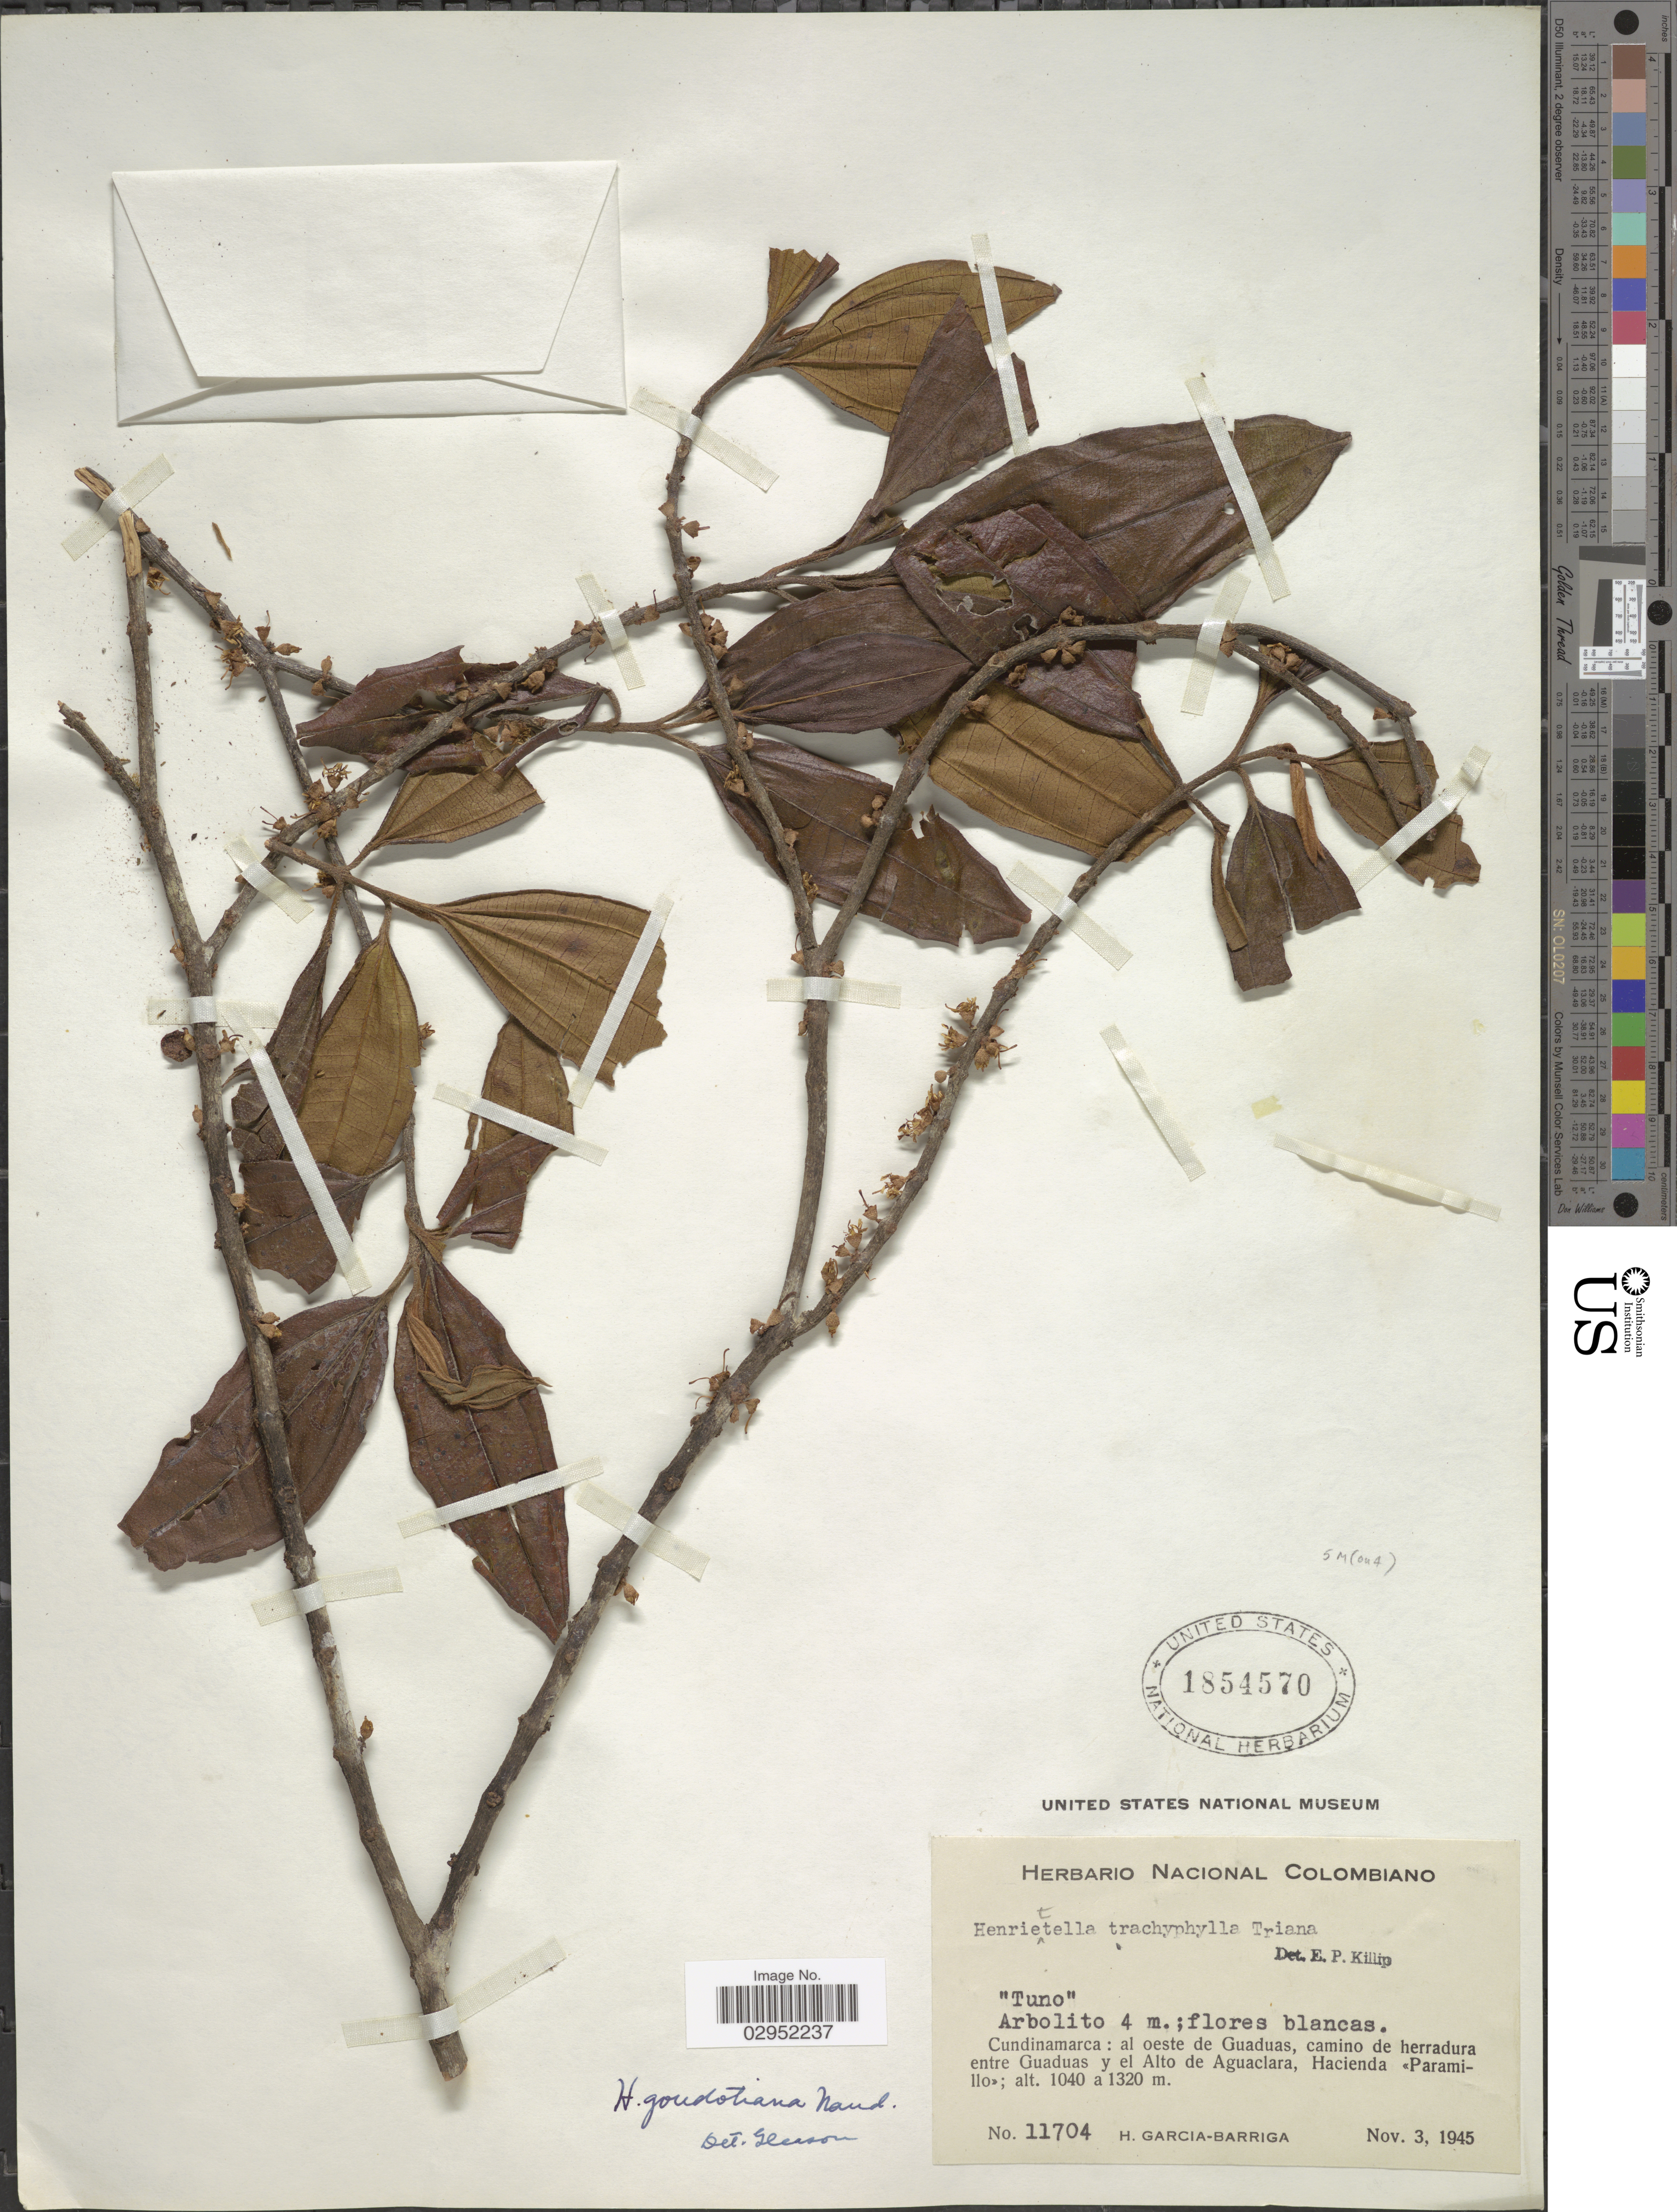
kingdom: Plantae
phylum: Tracheophyta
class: Magnoliopsida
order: Myrtales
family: Melastomataceae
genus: Henriettea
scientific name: Henriettea goudotiana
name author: (Naudin) Penneys et al.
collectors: H. García Barriga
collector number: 11704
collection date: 1945-11-03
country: Colombia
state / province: Cundinamarca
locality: Al oeste de Guaduas, camino de herradura entre Guaduas y el Alto de Aguaclara, Hacienda Paramillo.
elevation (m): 1040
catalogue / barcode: US 1854570